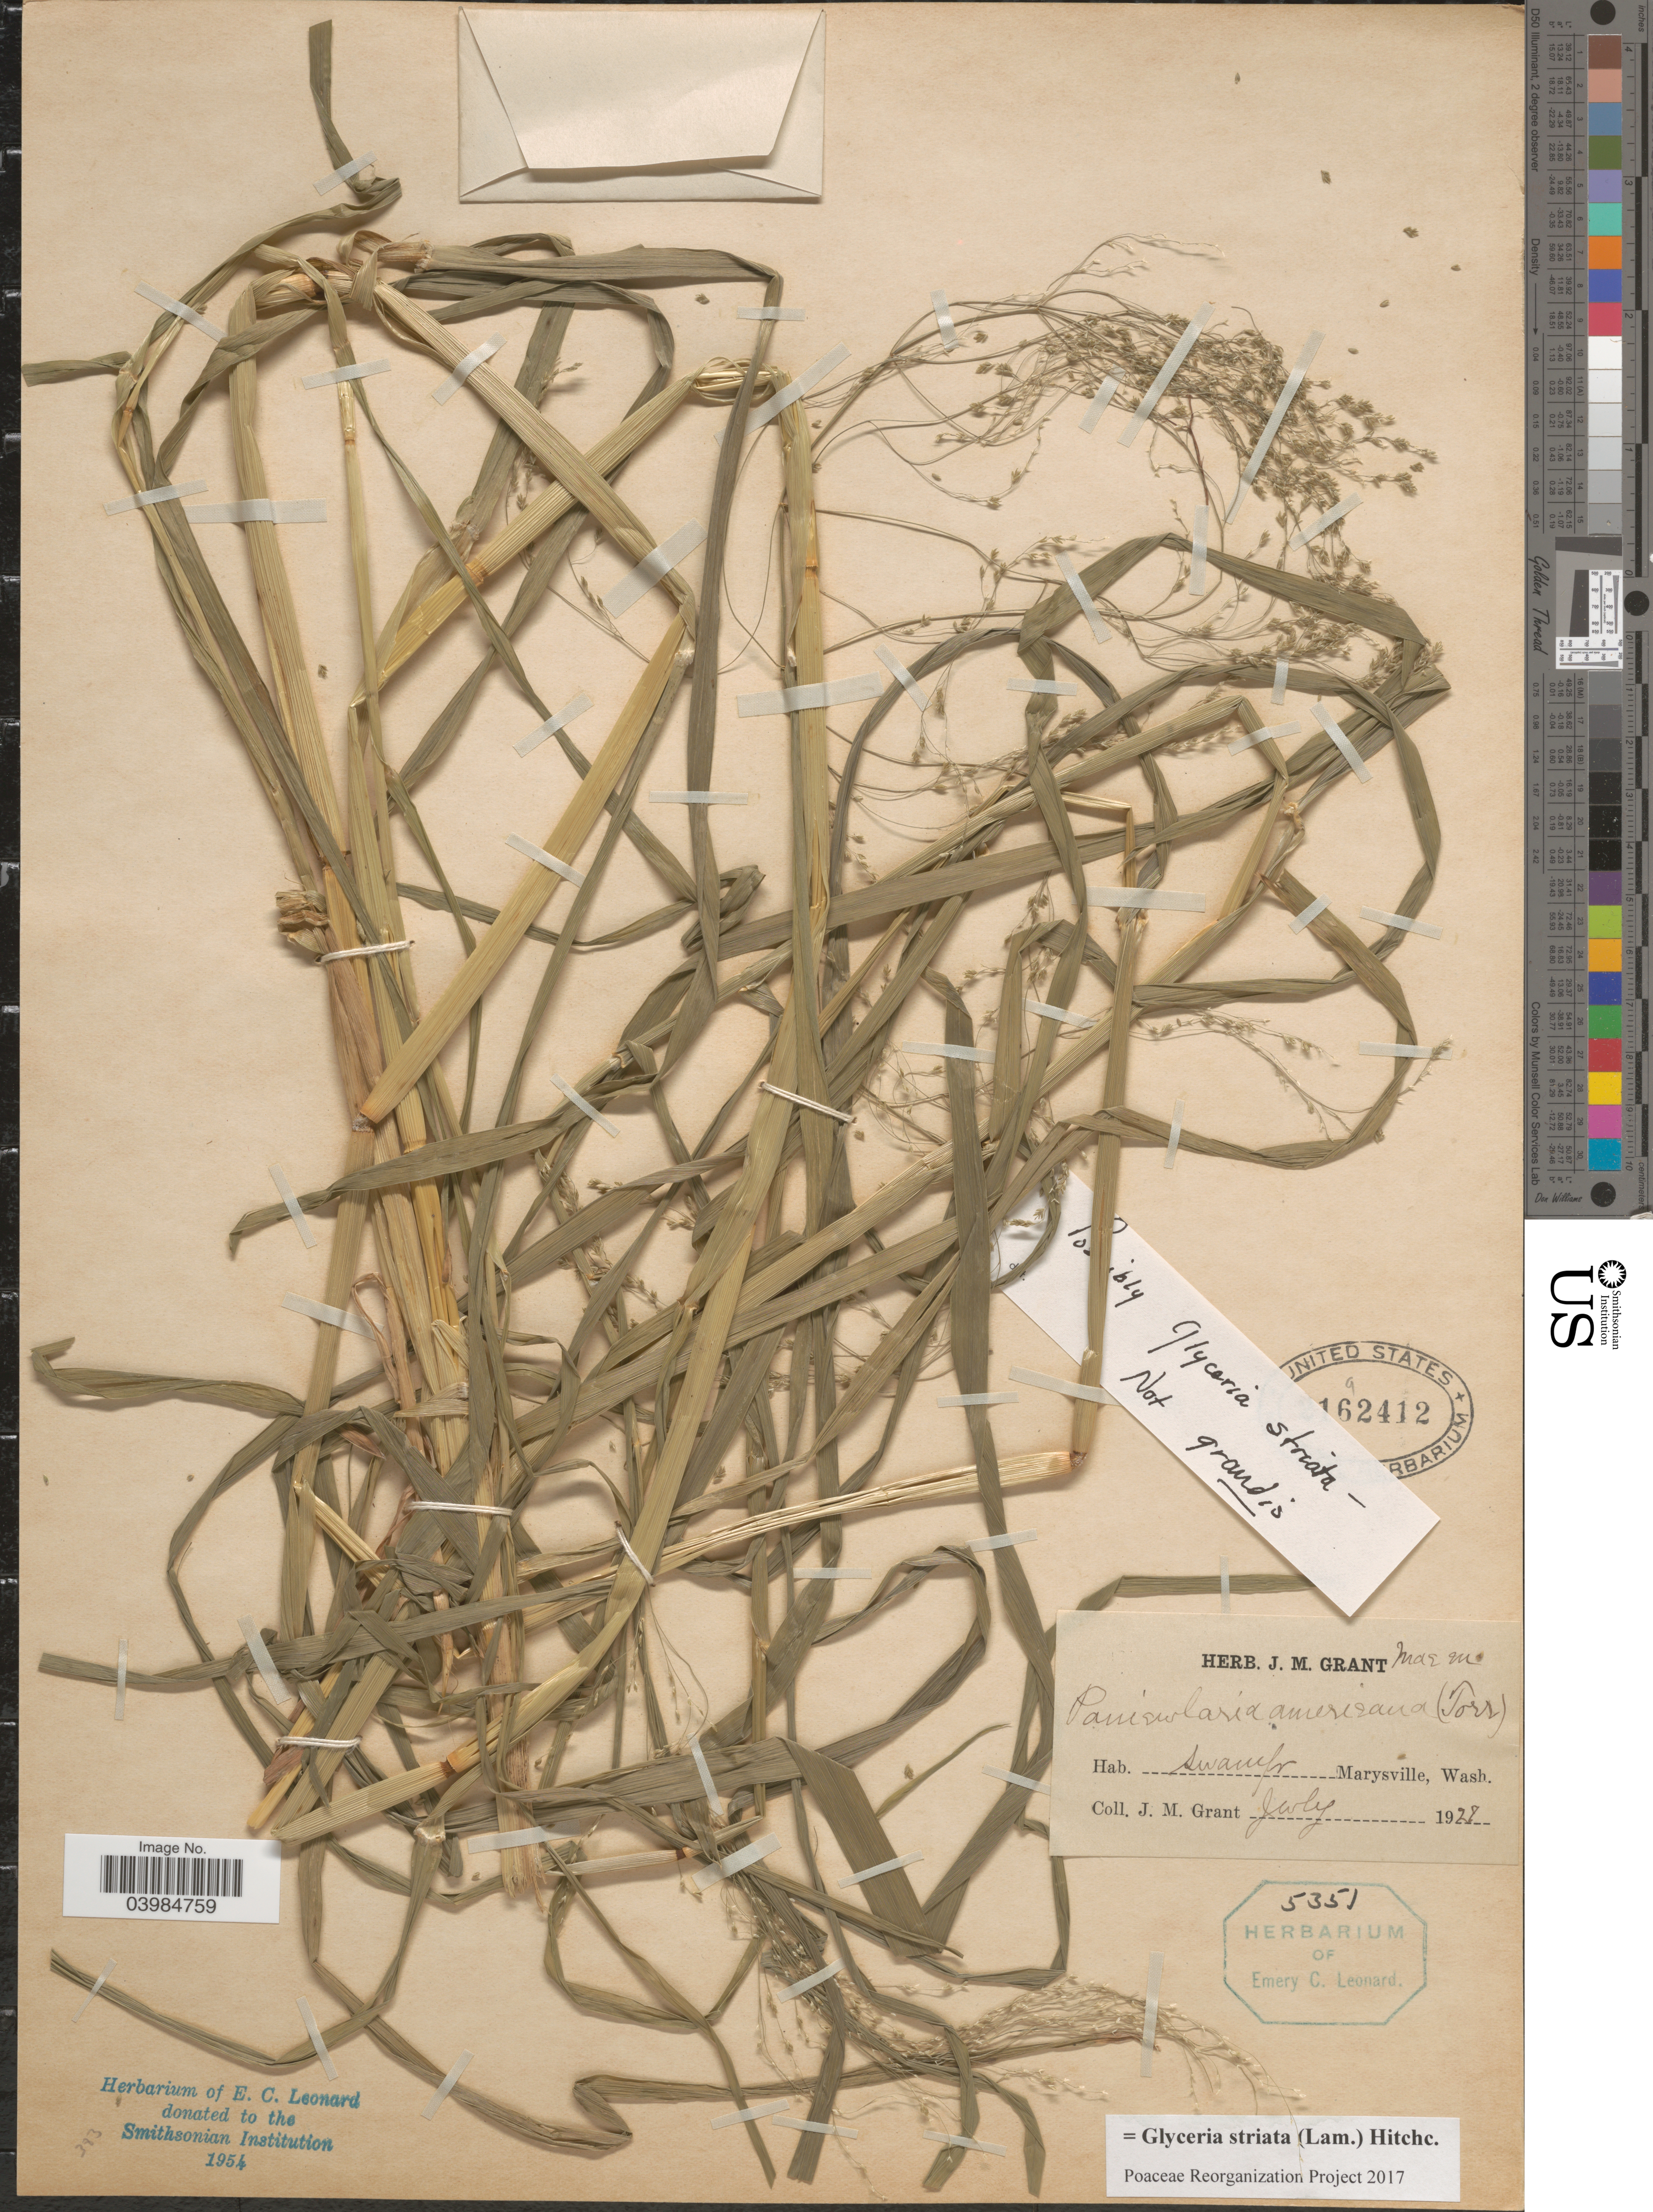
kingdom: Plantae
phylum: Tracheophyta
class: Liliopsida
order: Poales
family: Poaceae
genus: Glyceria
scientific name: Glyceria striata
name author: (Lam.) Hitchc.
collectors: J. M. Grant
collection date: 1929-07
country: United States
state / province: Washington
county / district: Snohomish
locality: Marysville.